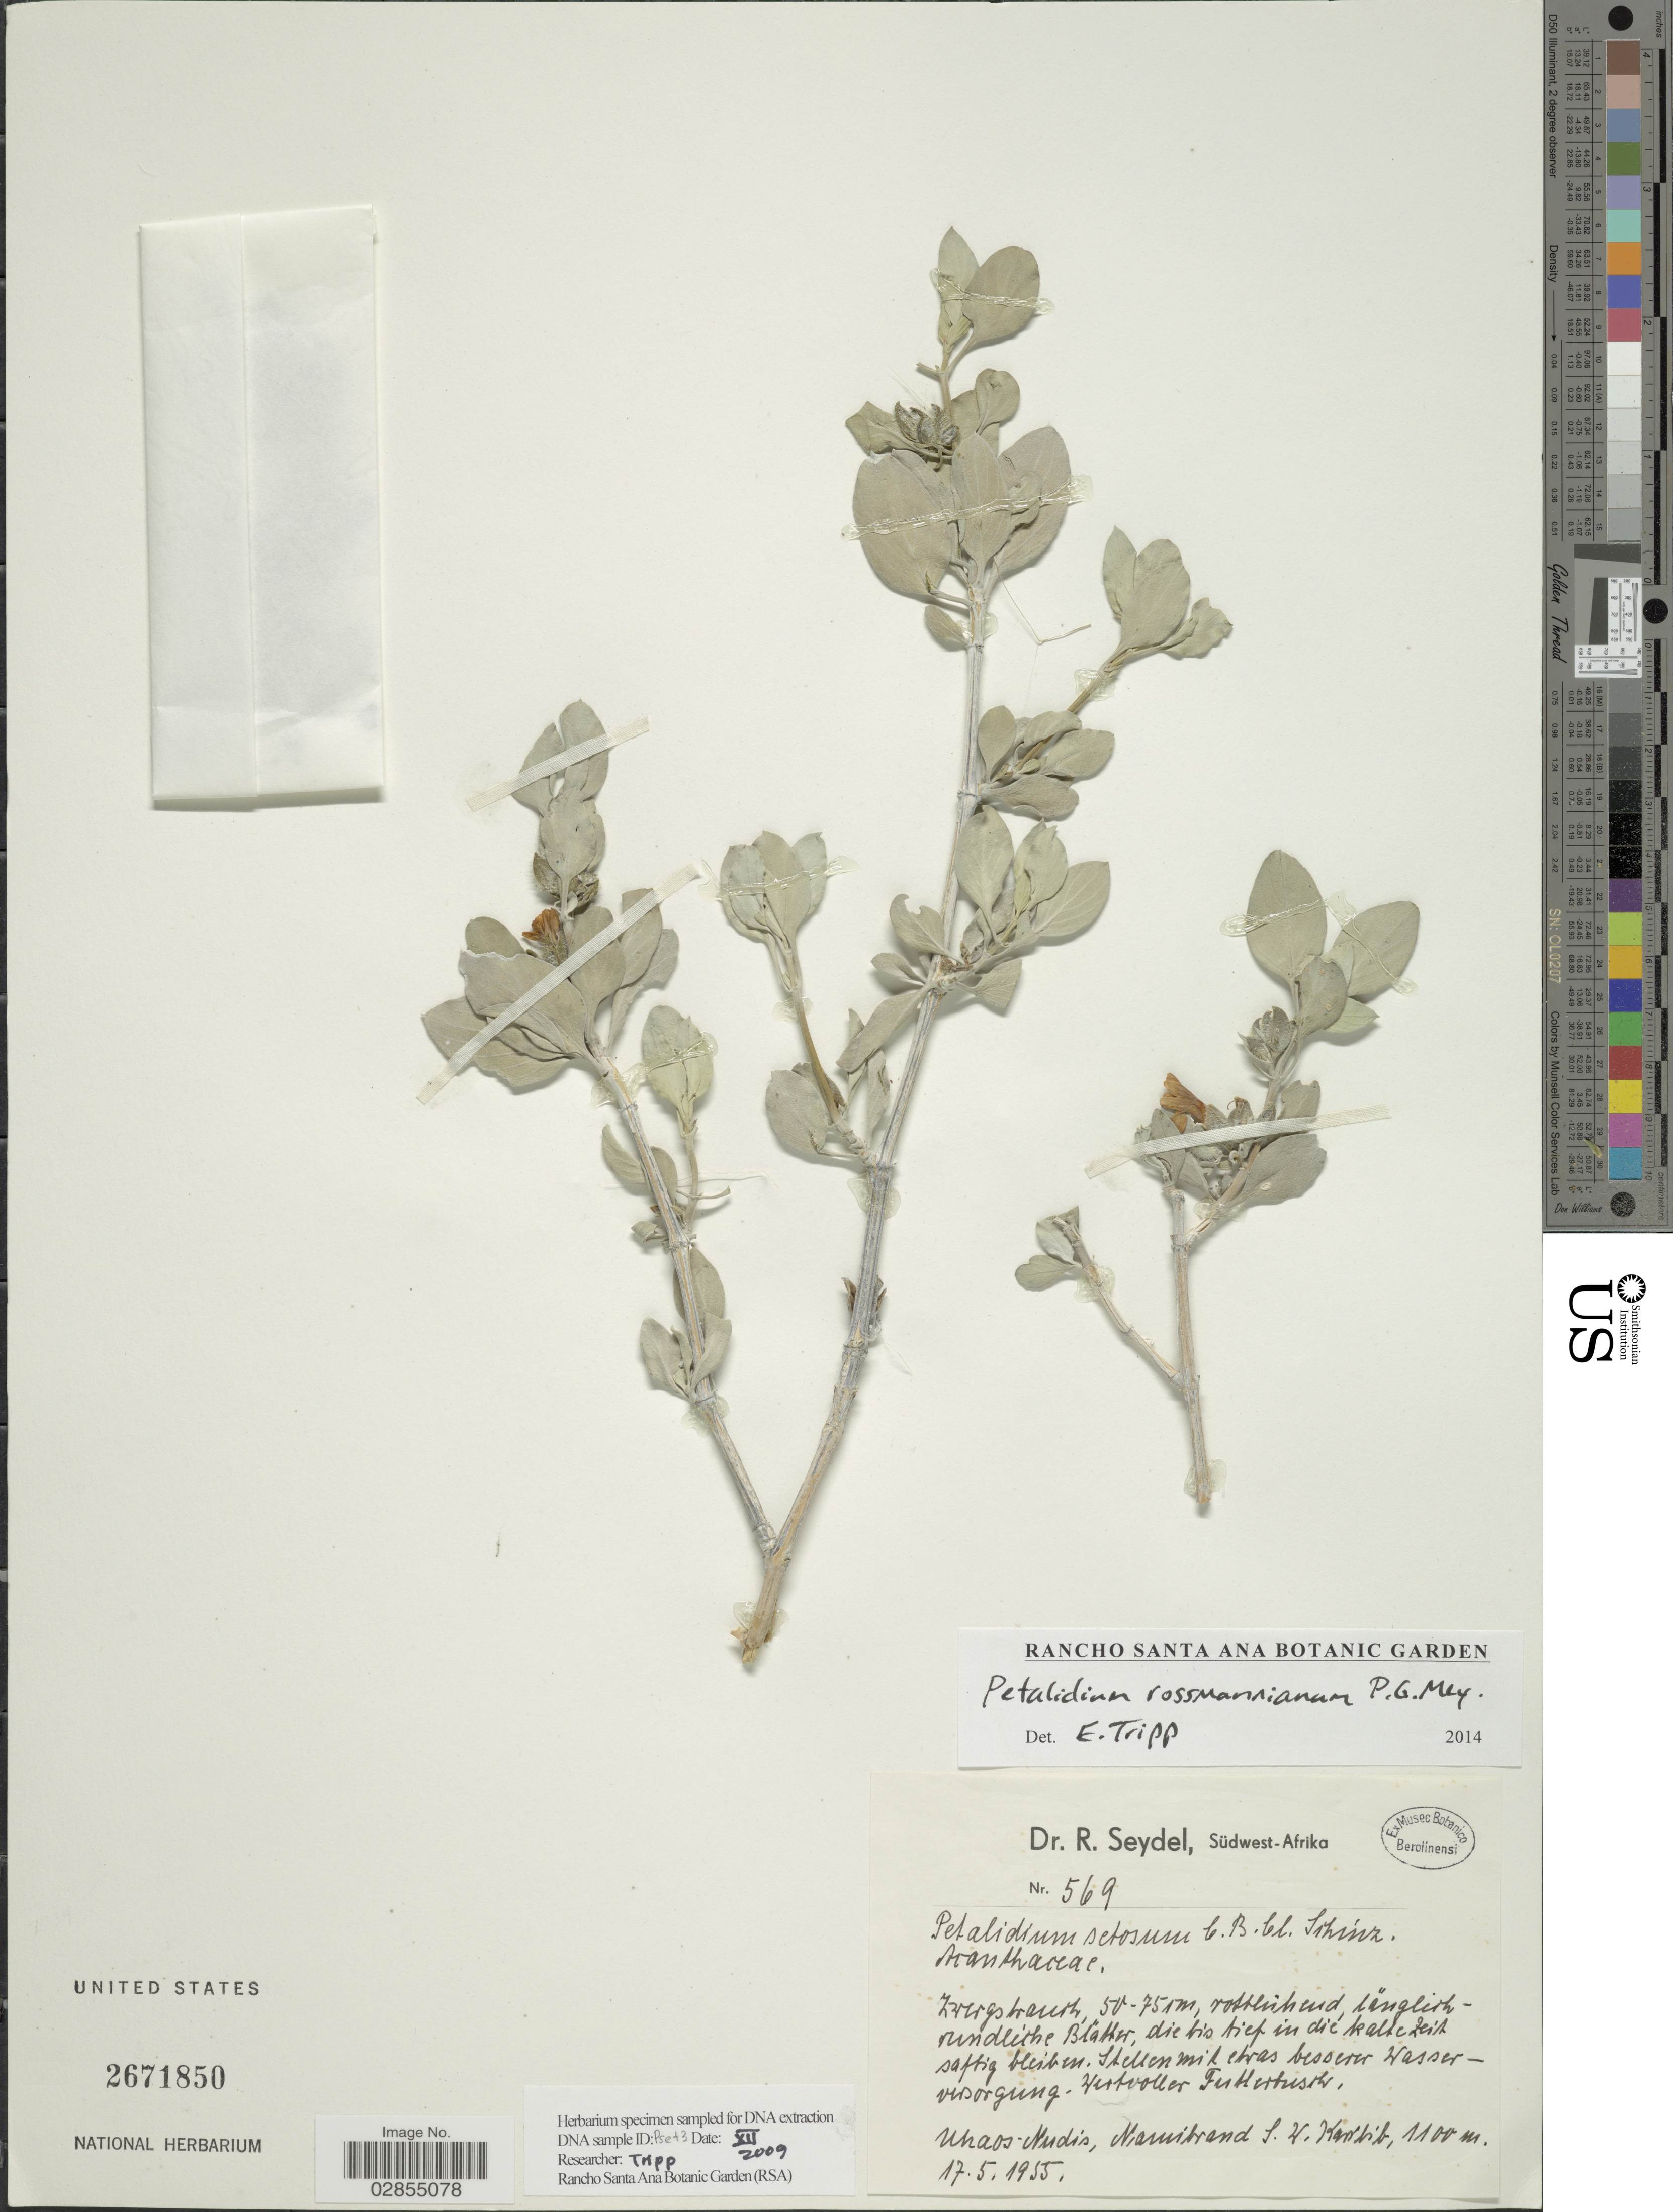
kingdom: Plantae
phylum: Tracheophyta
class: Magnoliopsida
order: Lamiales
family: Acanthaceae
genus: Petalidium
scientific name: Petalidium rossmannianum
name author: P.G. Mey.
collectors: R. Seydel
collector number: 569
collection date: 1955-05-17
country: Namibia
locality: Südwest-Afrika, Uhaos-Nudis, Mauibrand S.W. Karibib.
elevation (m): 1100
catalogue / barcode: US 2671850